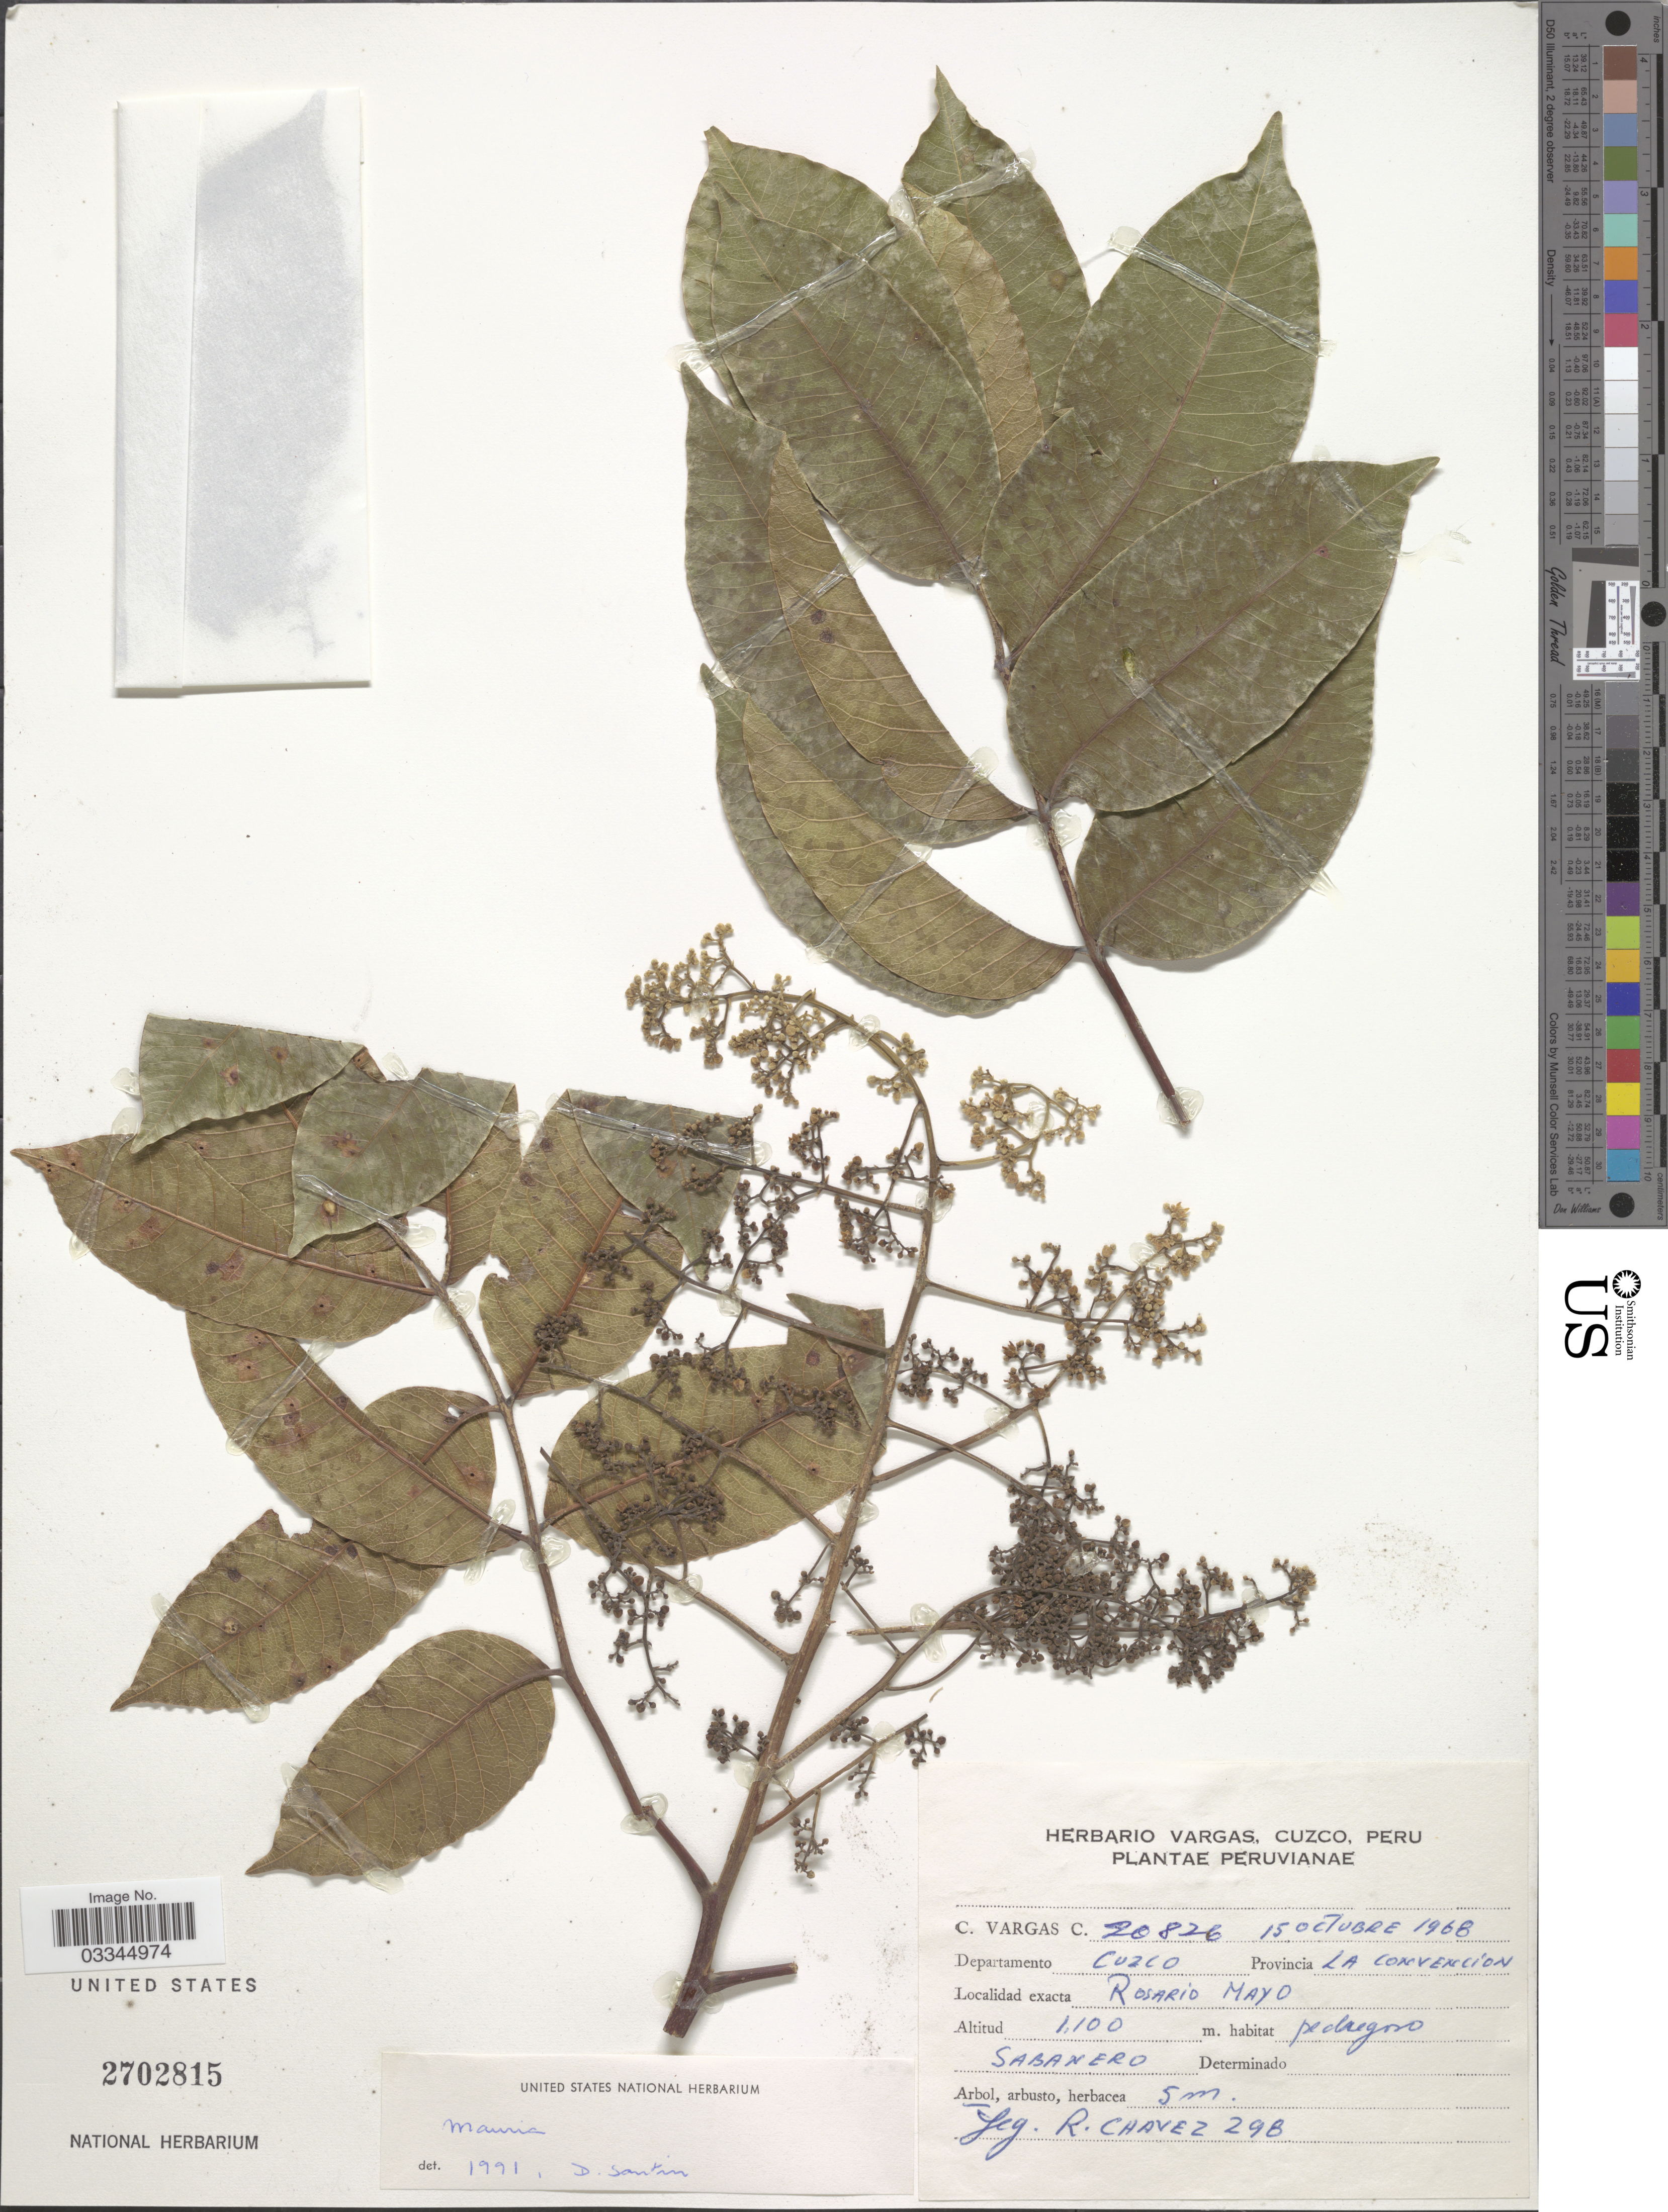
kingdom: Plantae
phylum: Tracheophyta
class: Magnoliopsida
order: Sapindales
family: Anacardiaceae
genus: Mauria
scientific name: Mauria sp.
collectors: C. Vargas Calderón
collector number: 20826*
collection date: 1968-10-15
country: Peru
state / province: Cusco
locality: Departamento Cuzco. Provincia La Convencíon. Rosario Mayo.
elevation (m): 1100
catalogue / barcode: US 2702815